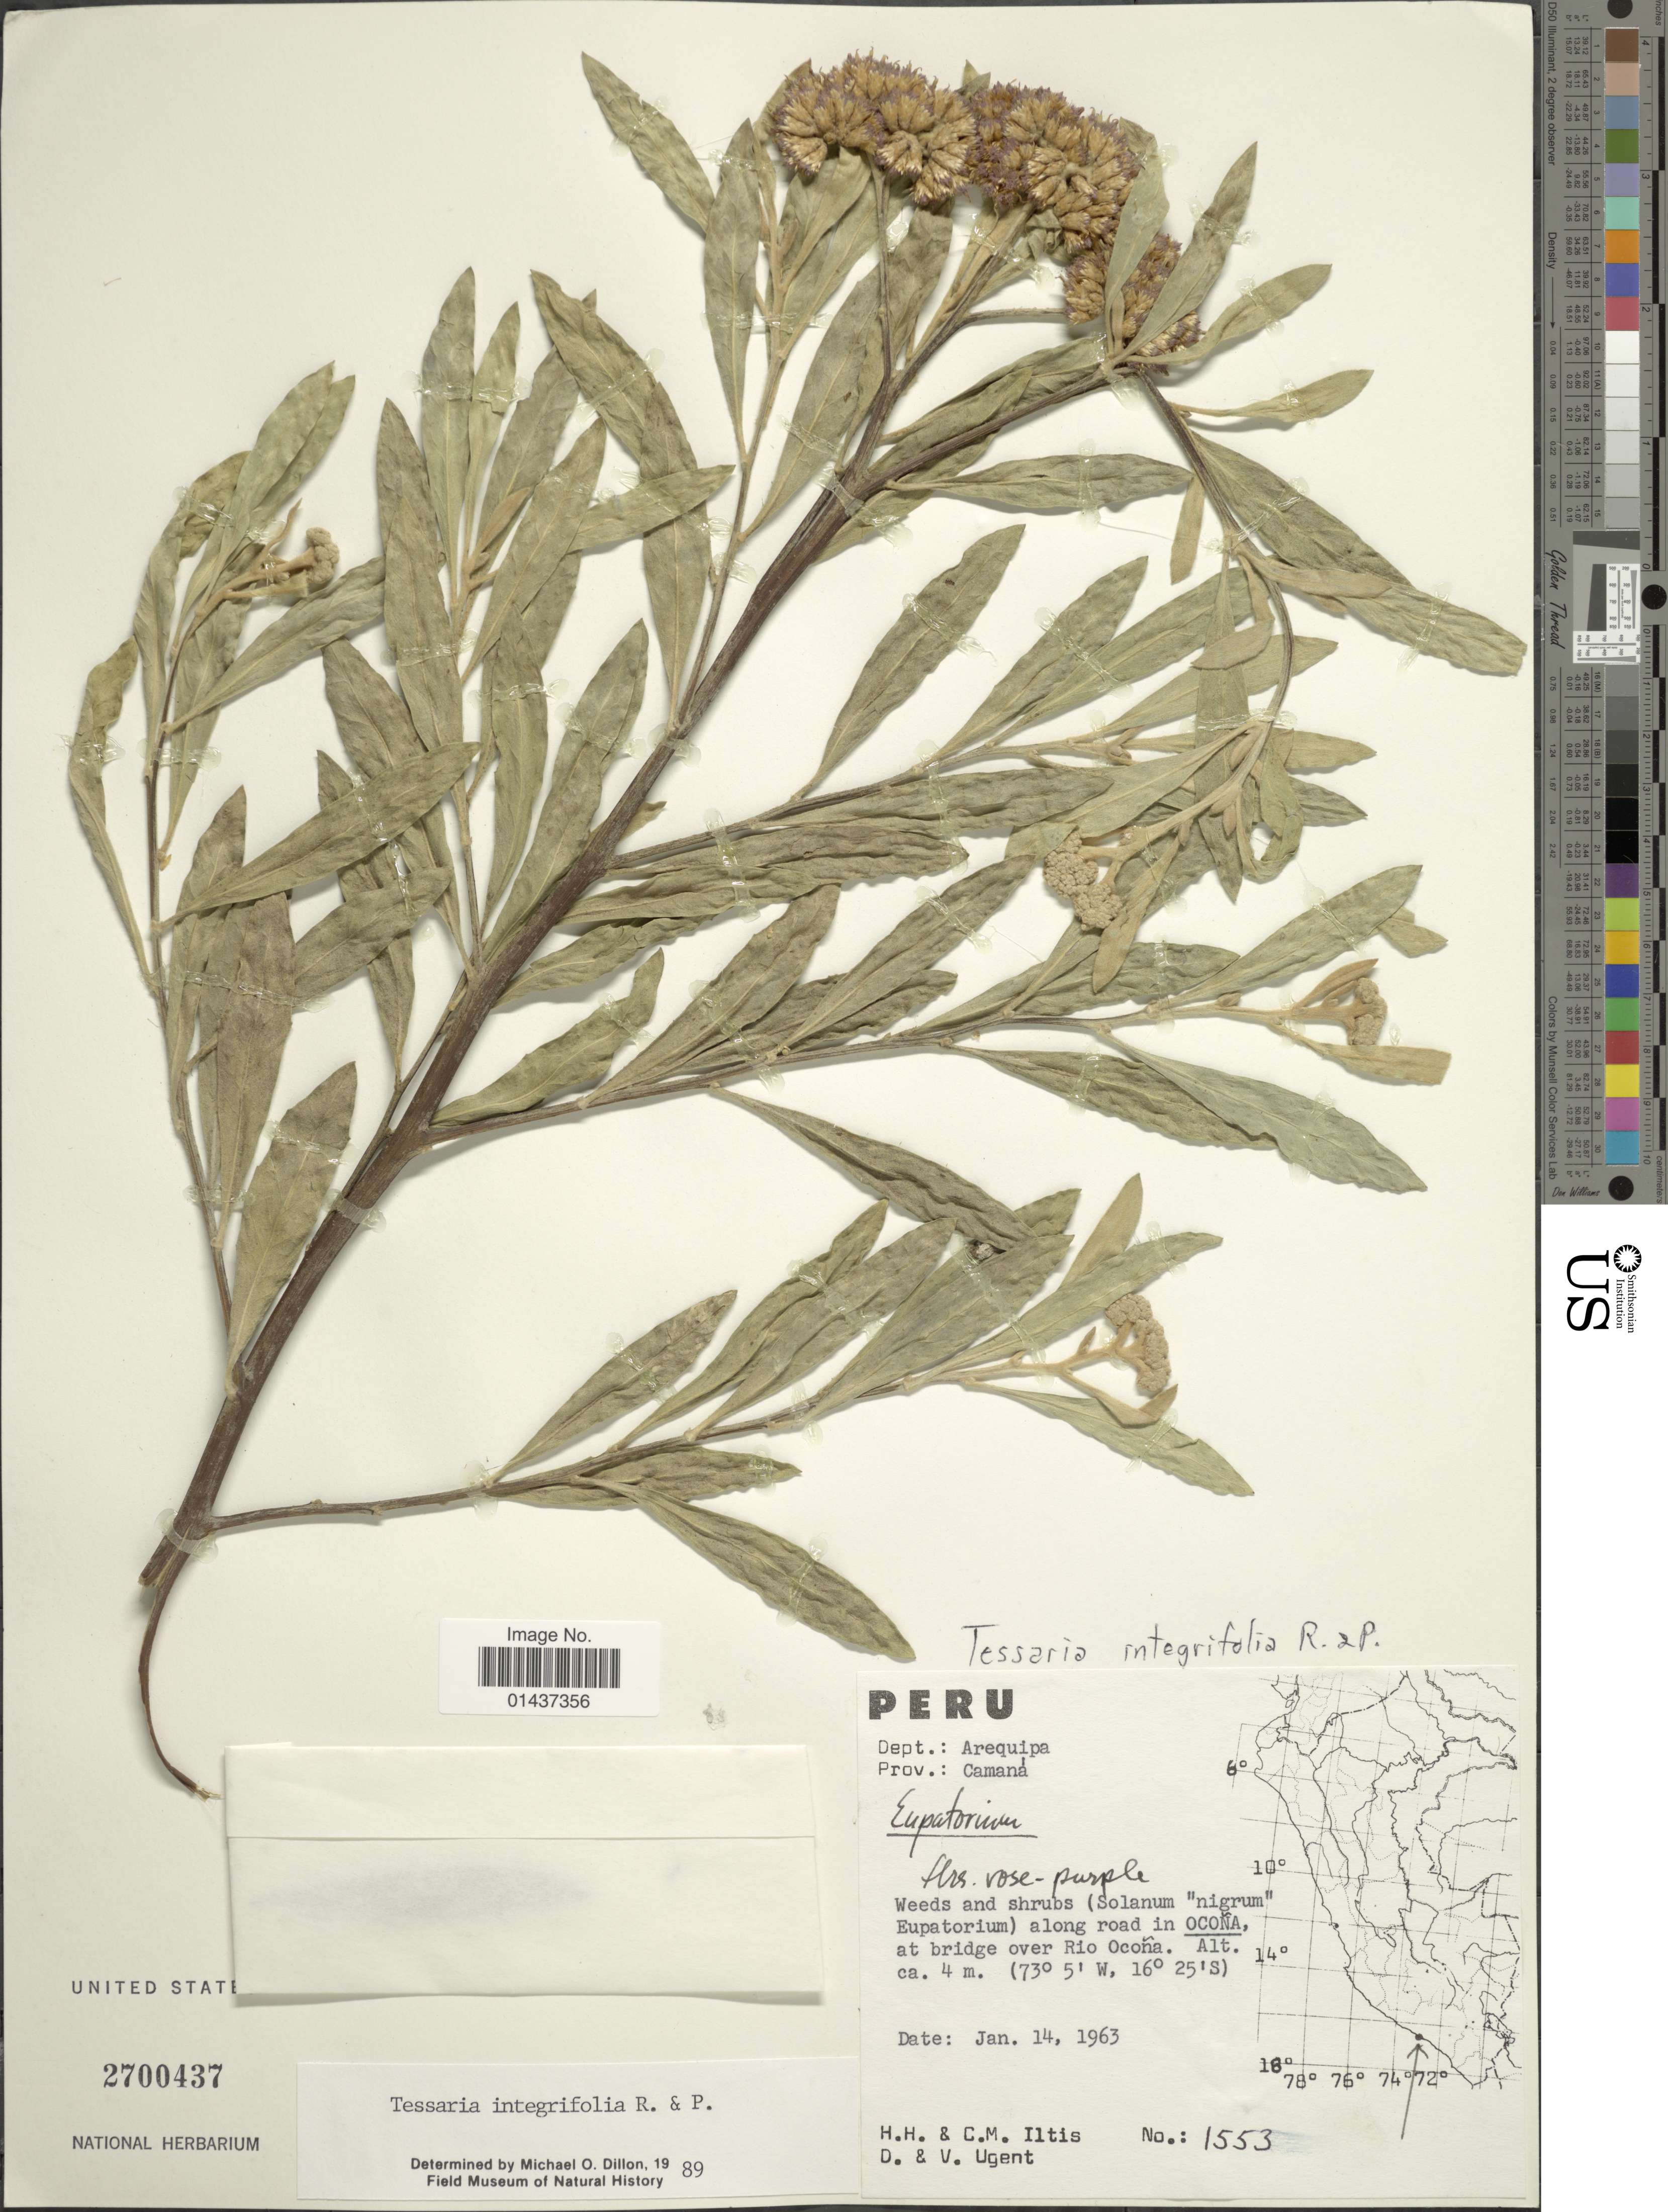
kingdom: Plantae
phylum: Tracheophyta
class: Magnoliopsida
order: Asterales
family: Asteraceae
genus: Tessaria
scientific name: Tessaria integrifolia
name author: Ruiz & Pav.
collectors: H. H. Iltis, C. M Iltis, D. Ugent & V. Ugent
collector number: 1553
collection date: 1963-01-14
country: Peru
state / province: Arequipa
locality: Dept. Arequipa, Prov.: Camaná, Weeds and shrubs along road in Ocoña at bridge over Rio Ocoña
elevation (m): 4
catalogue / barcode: US 2700437